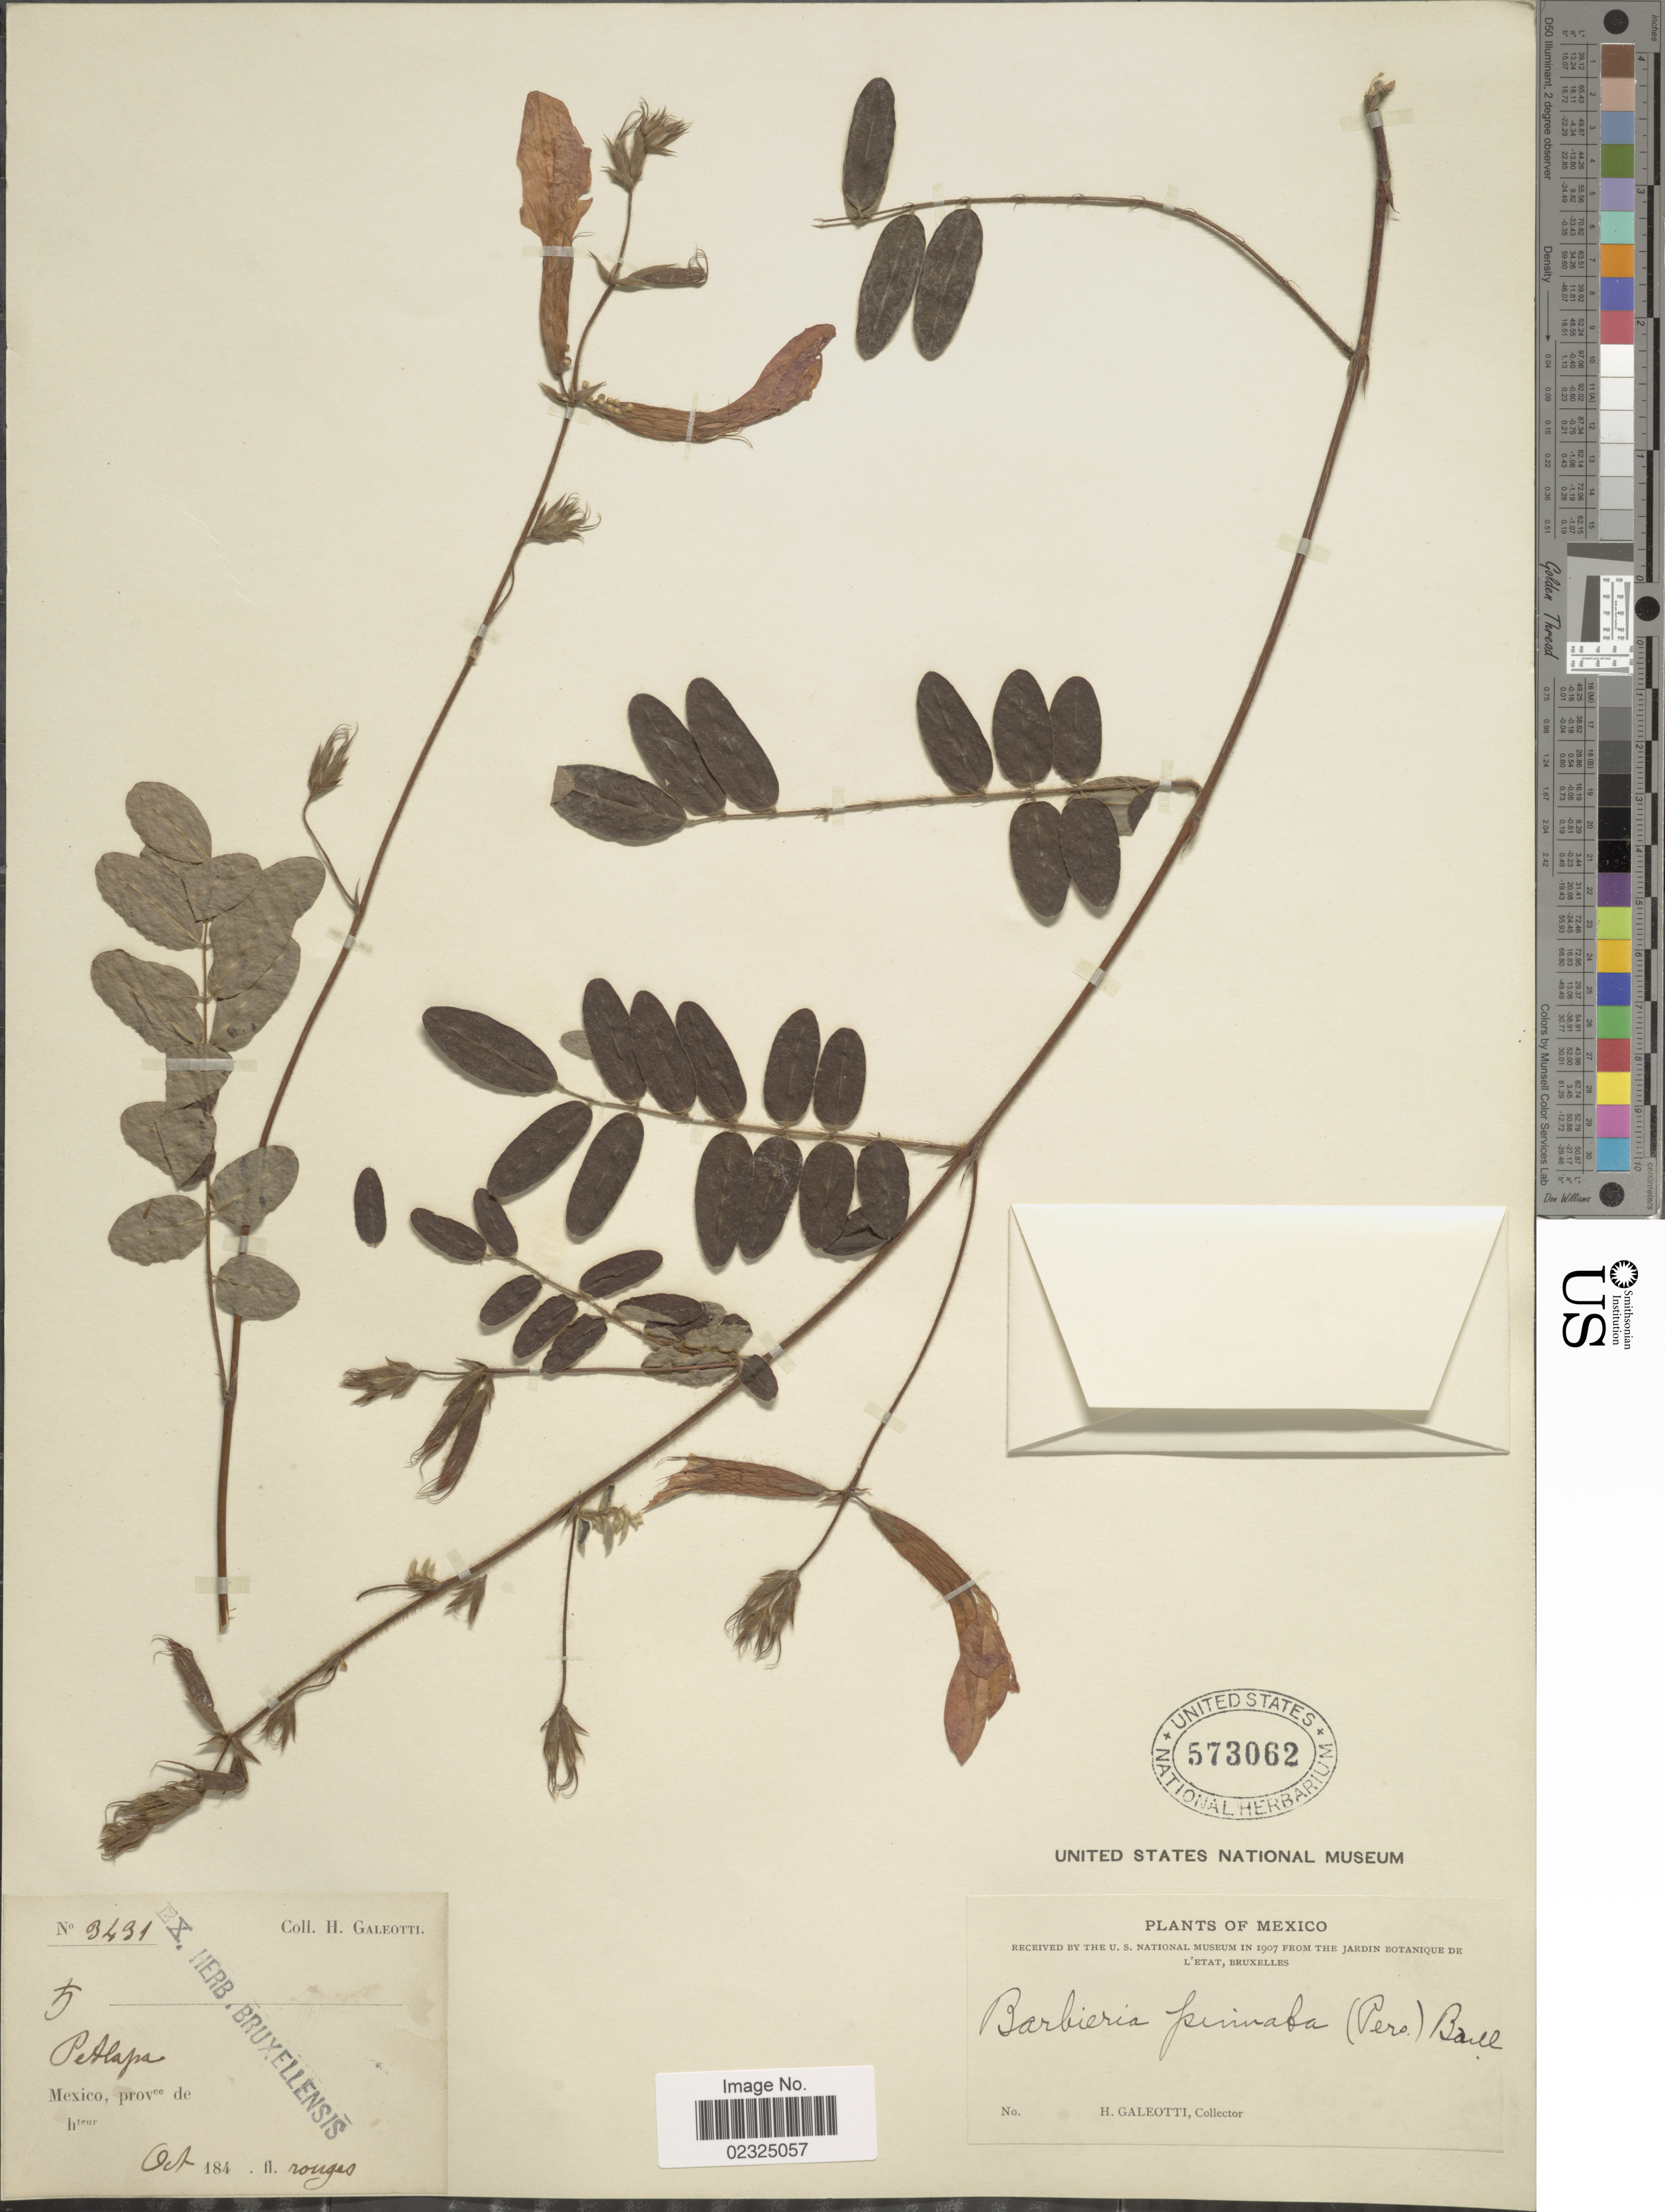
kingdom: Plantae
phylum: Tracheophyta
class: Magnoliopsida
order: Fabales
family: Fabaceae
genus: Barbieria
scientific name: Barbieria sp.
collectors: H. G. Galeotti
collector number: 3431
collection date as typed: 184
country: Mexico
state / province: México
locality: Petlapa, Mexico, prov de [unsure placement].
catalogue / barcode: US 573062